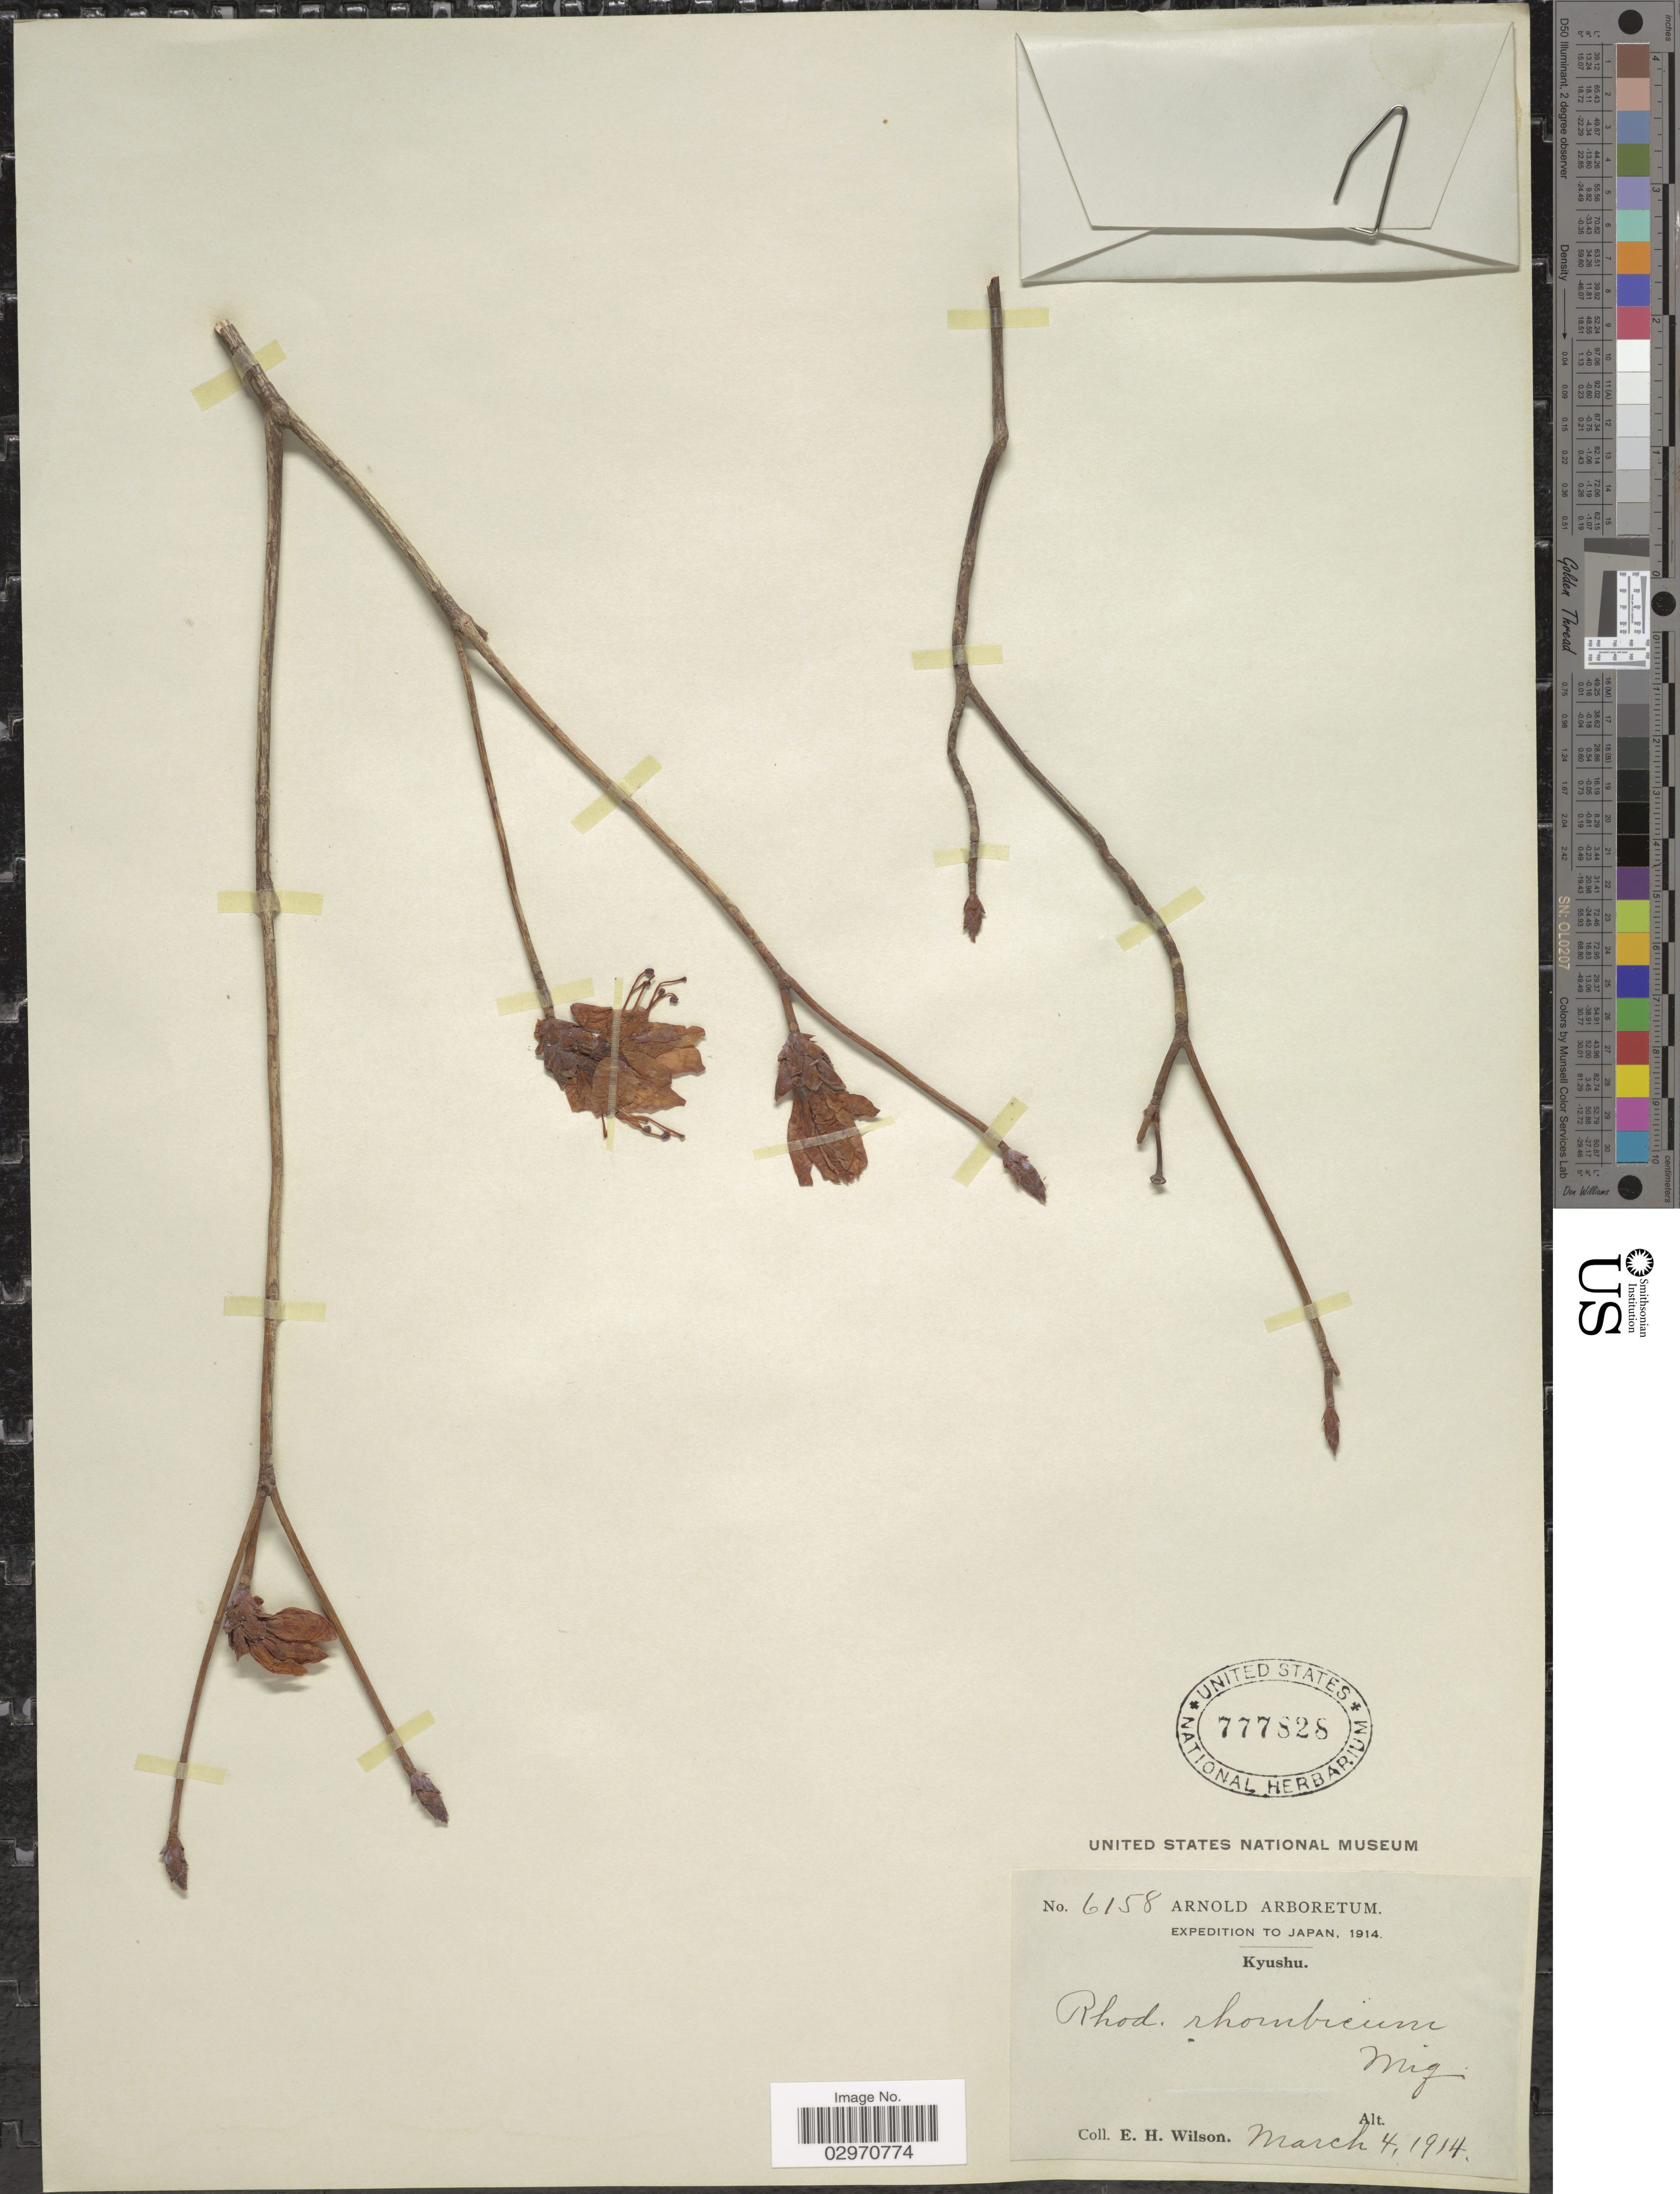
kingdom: Plantae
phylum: Tracheophyta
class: Magnoliopsida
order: Ericales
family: Ericaceae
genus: Rhododendron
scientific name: Rhododendron farrerae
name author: Sweet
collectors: E. Wilson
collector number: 6158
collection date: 1914-03-04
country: Japan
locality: Kyushu.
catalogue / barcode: US 777828